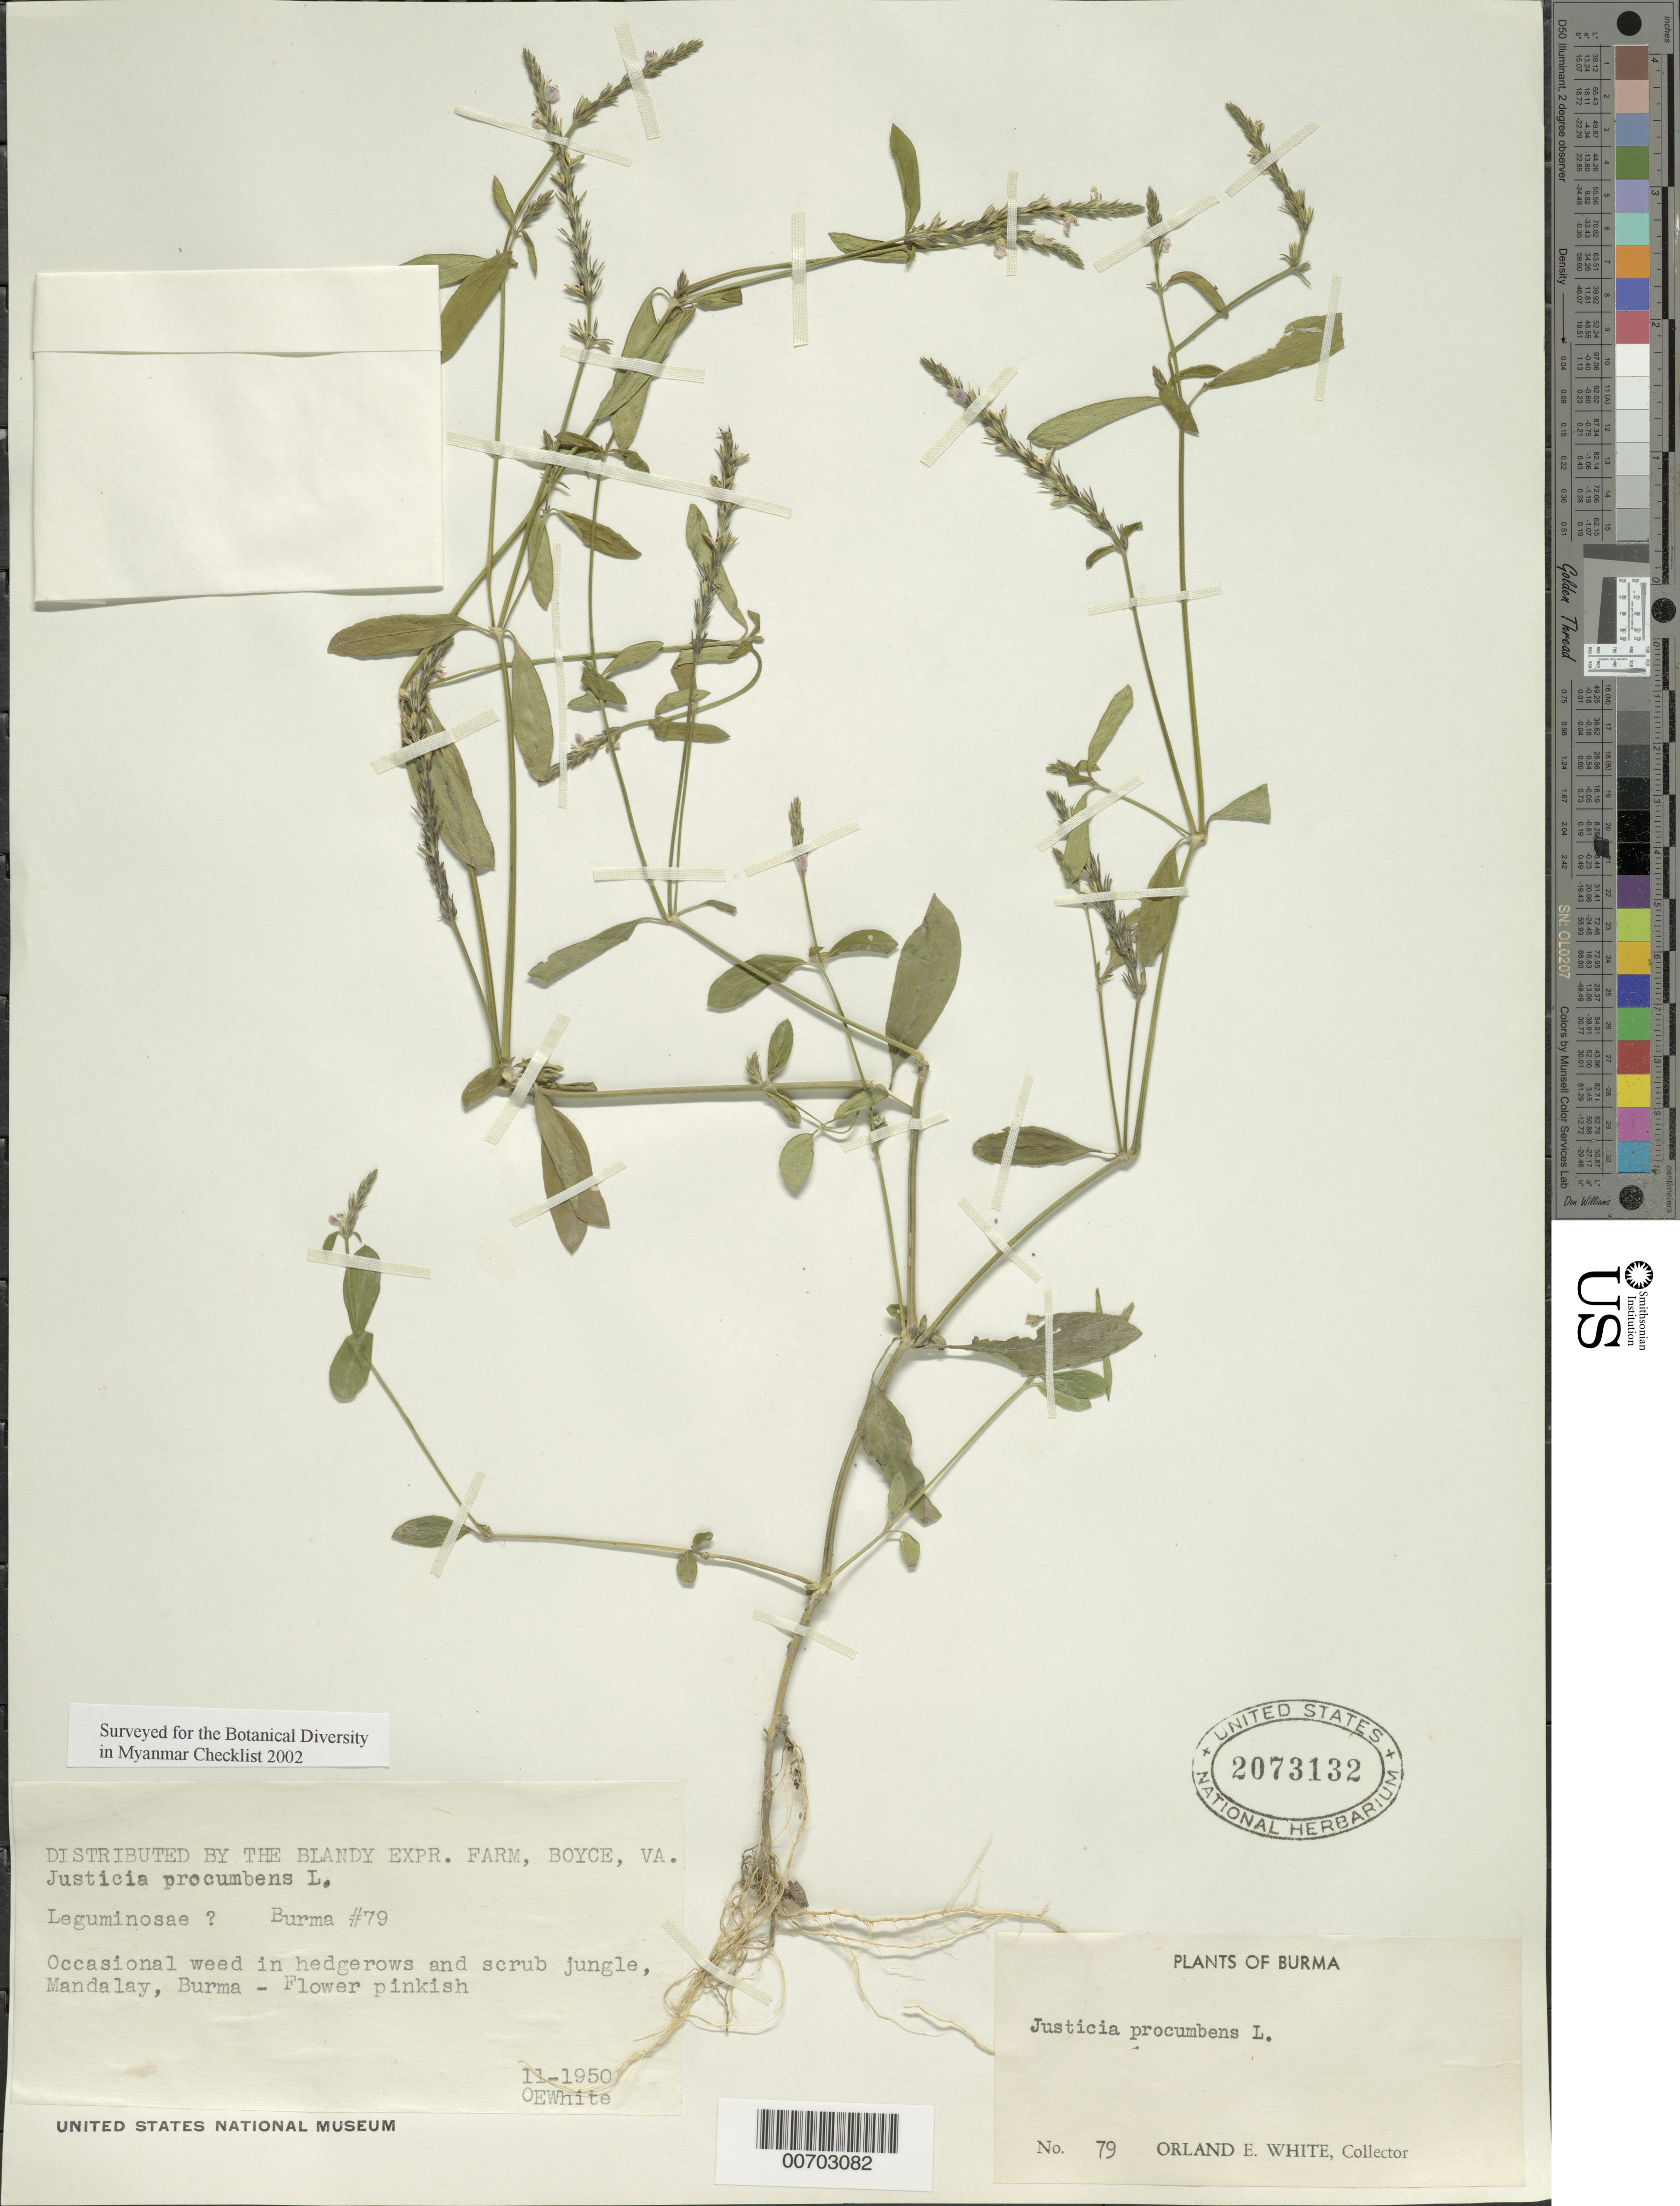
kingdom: Plantae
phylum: Tracheophyta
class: Magnoliopsida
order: Lamiales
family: Acanthaceae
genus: Justicia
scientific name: Justicia procumbens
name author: L.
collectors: O. E. White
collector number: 79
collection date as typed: Nov 1950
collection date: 1950-11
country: Myanmar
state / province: Mandalay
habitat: Hedge rows and scrub jungle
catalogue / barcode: US 2073132